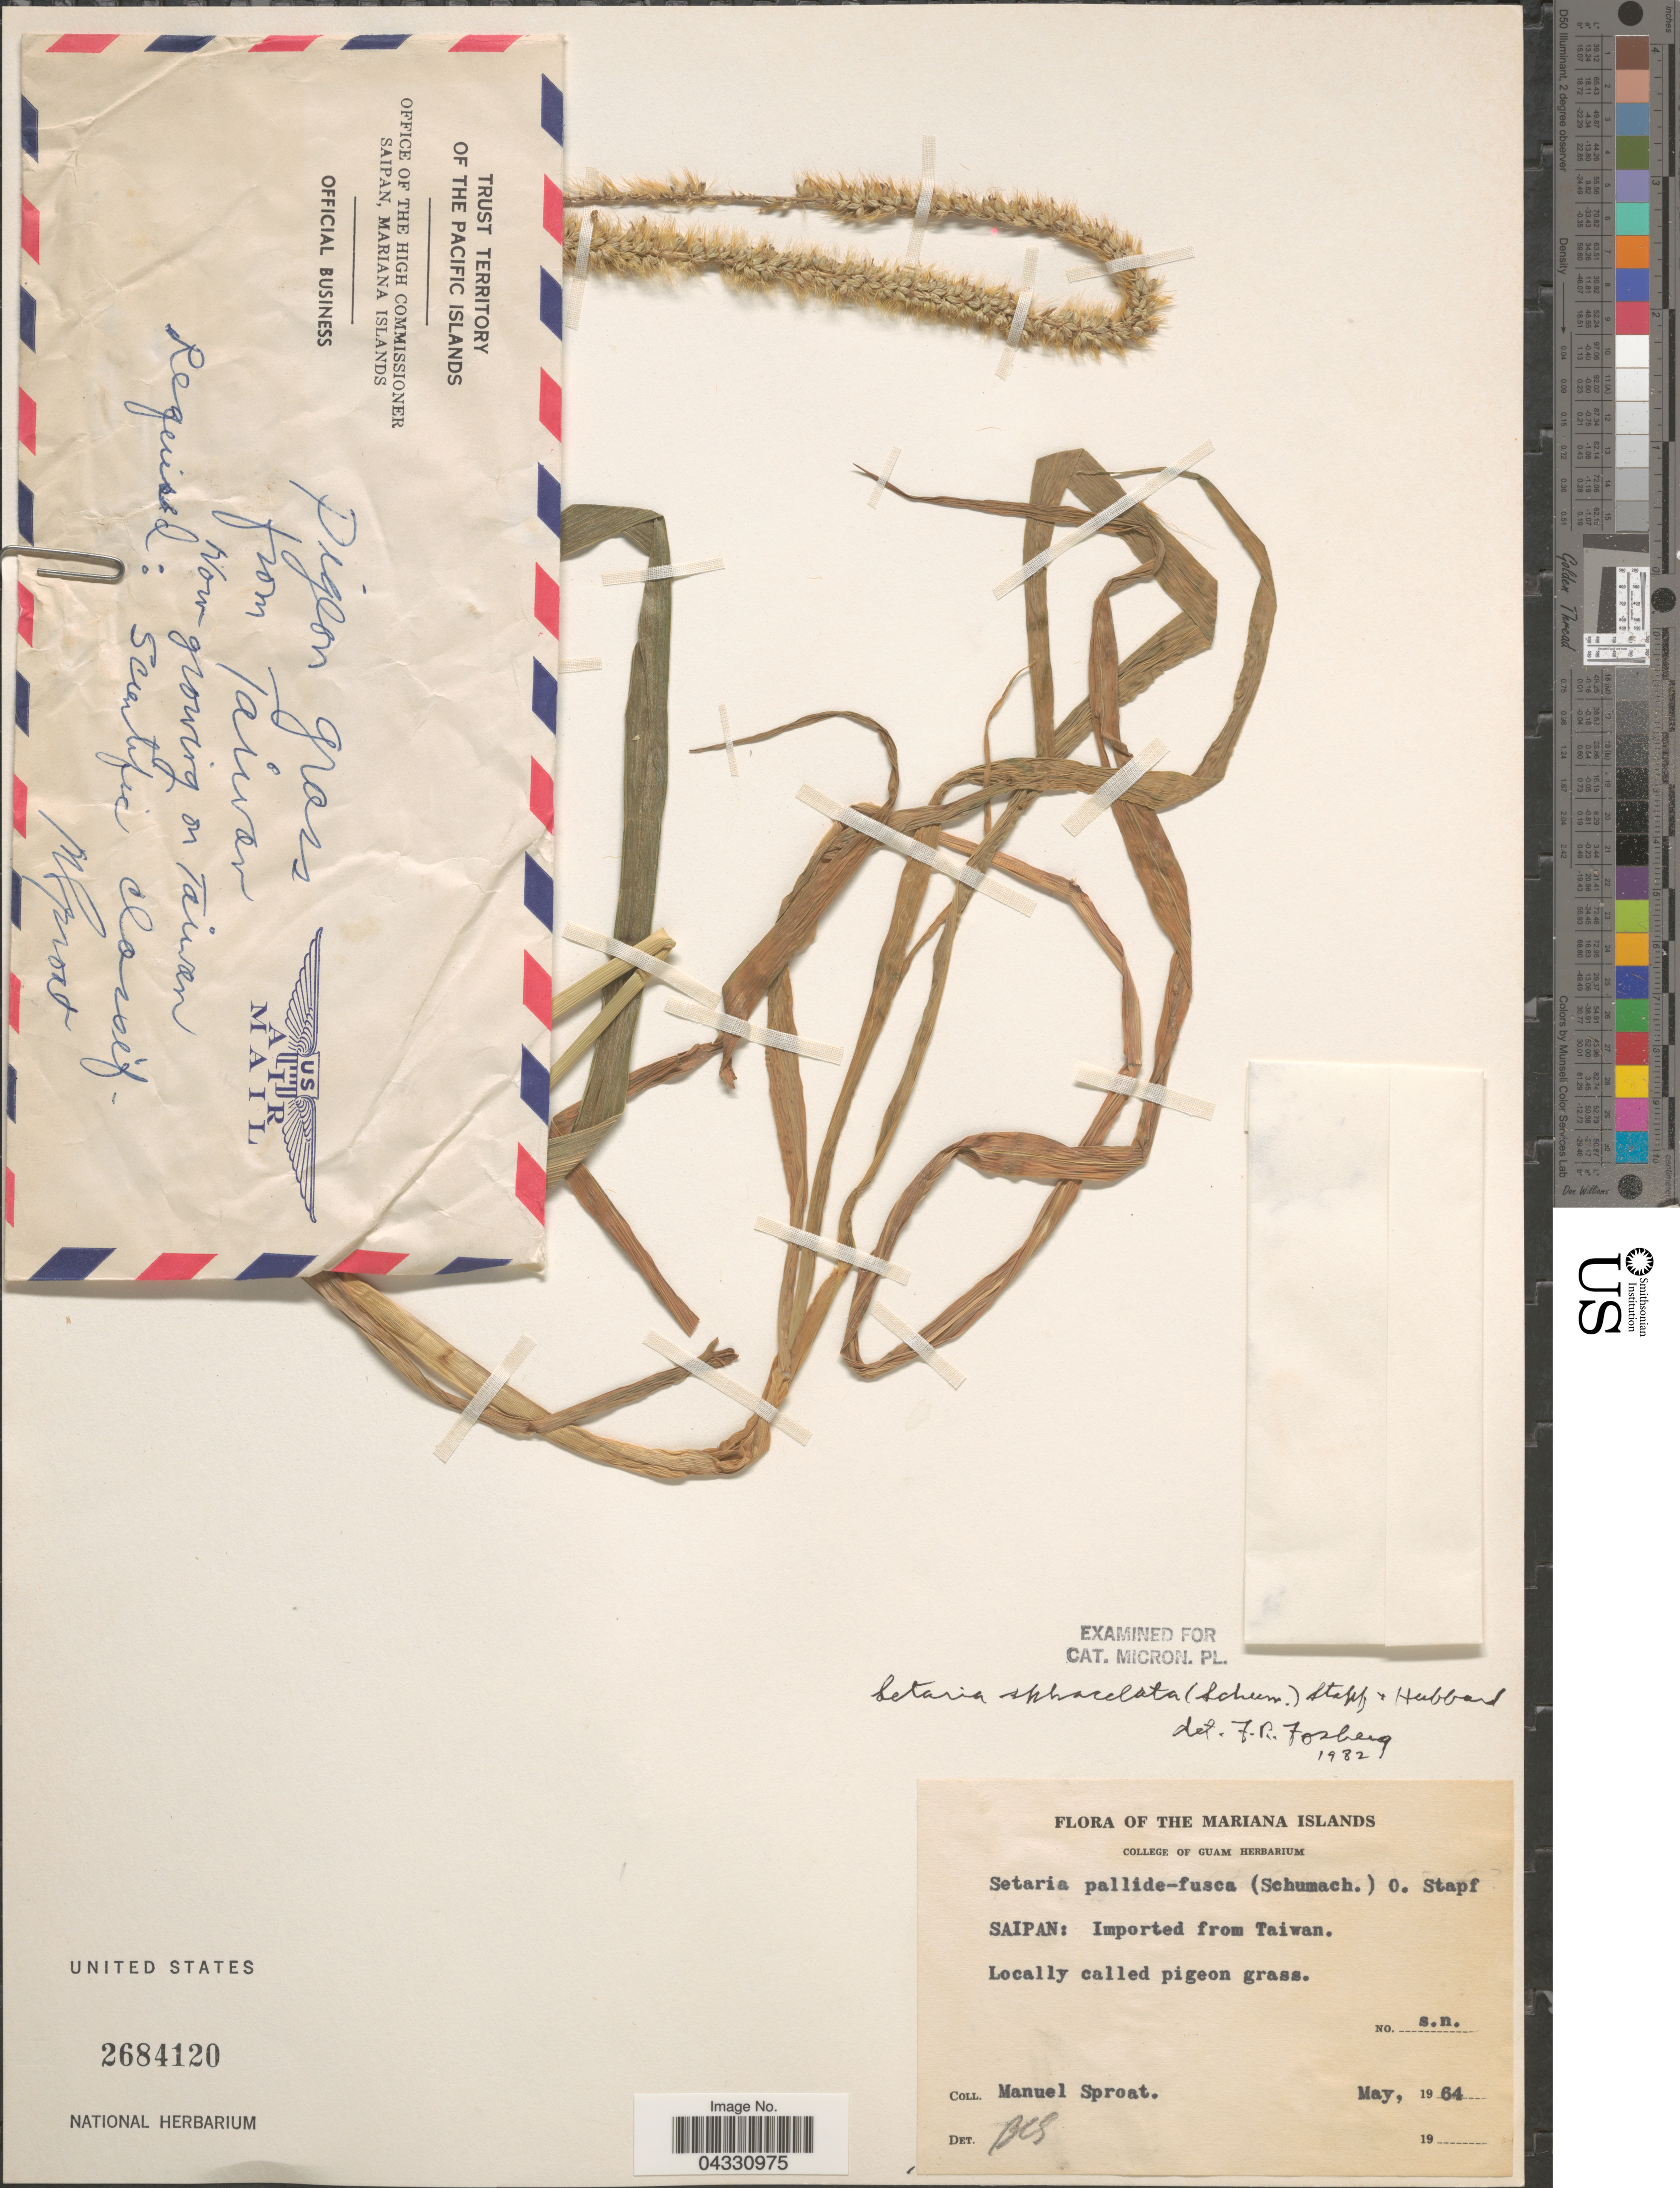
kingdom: Plantae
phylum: Tracheophyta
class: Liliopsida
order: Poales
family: Poaceae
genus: Setaria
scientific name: Setaria sphacelata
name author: (Schumach.) Stapf & Hubb. ex Moss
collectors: M. Sproat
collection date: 1964-05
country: Northern Mariana Islands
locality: The Mariana Islands. Saipan.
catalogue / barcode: US 2684120